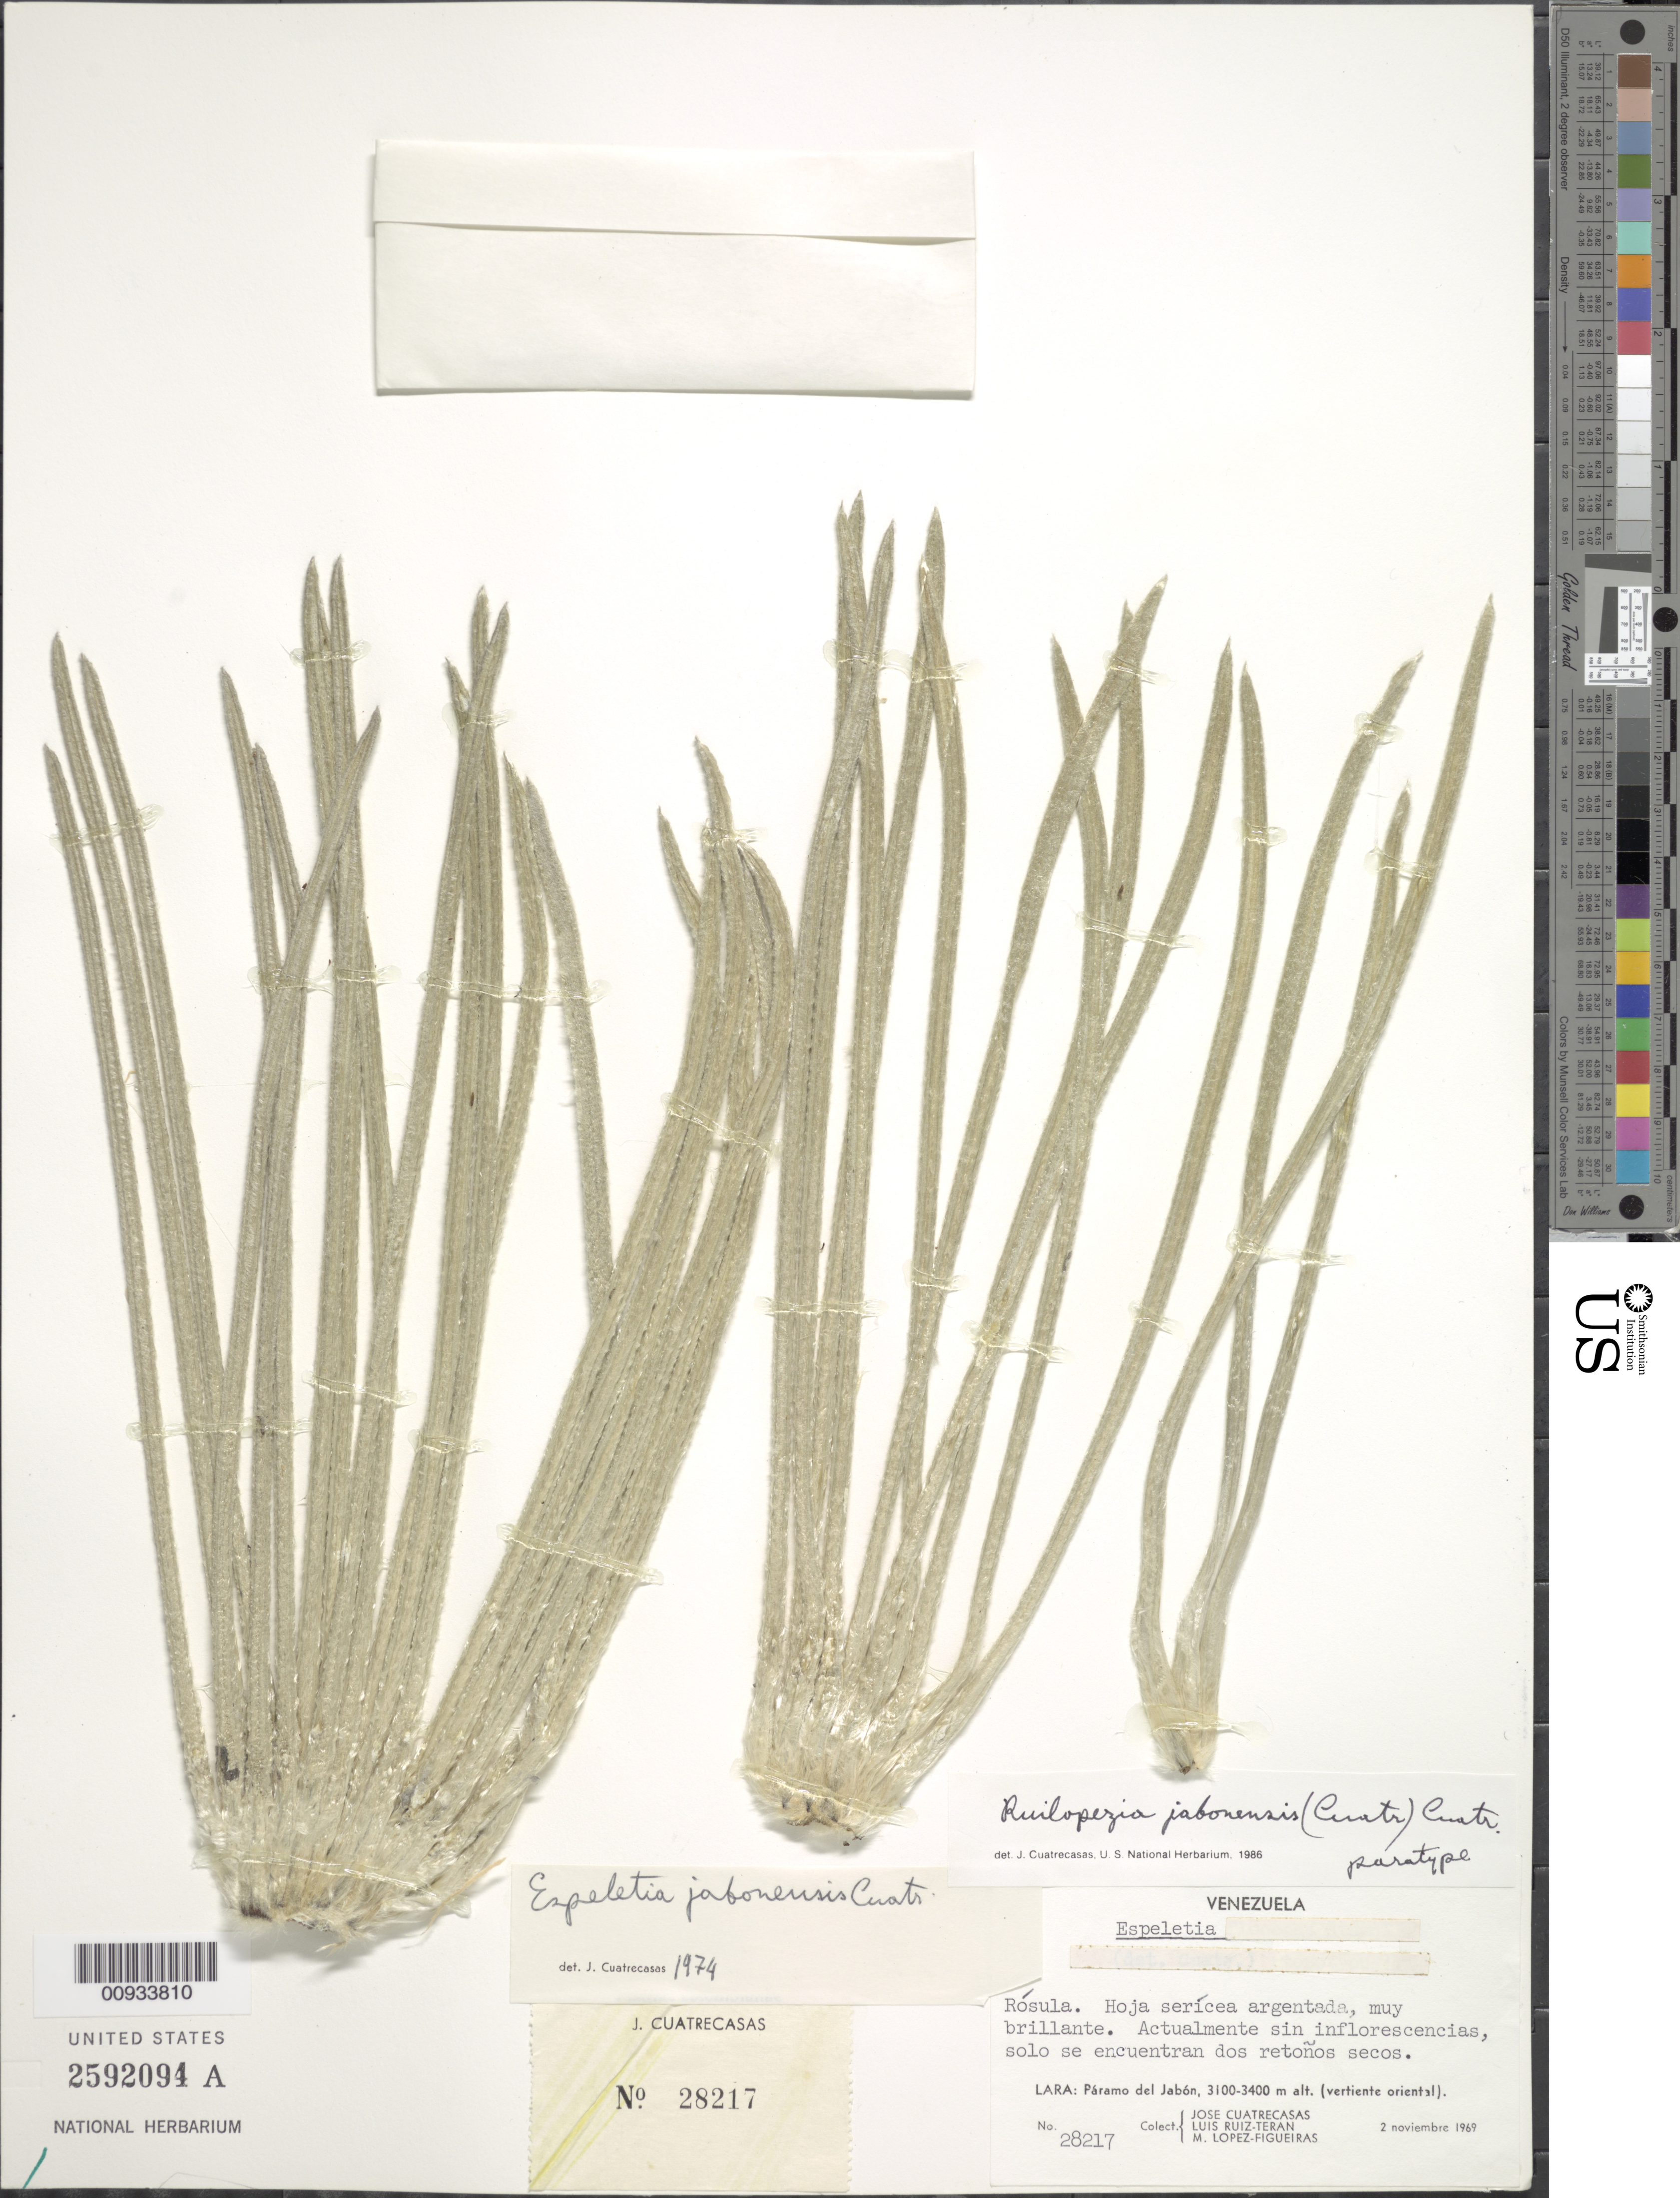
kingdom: Plantae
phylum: Tracheophyta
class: Magnoliopsida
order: Asterales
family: Asteraceae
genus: Ruilopezia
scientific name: Ruilopezia jabonensis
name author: (Cuatrec.) Cuatrec.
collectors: J. Cuatrecasas, L. Teran & M. López Figueiras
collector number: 28217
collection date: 1969-11-02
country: Venezuela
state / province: Lara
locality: Paramo del Jabon (vertiente oriental)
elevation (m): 3100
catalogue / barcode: US 2592094A